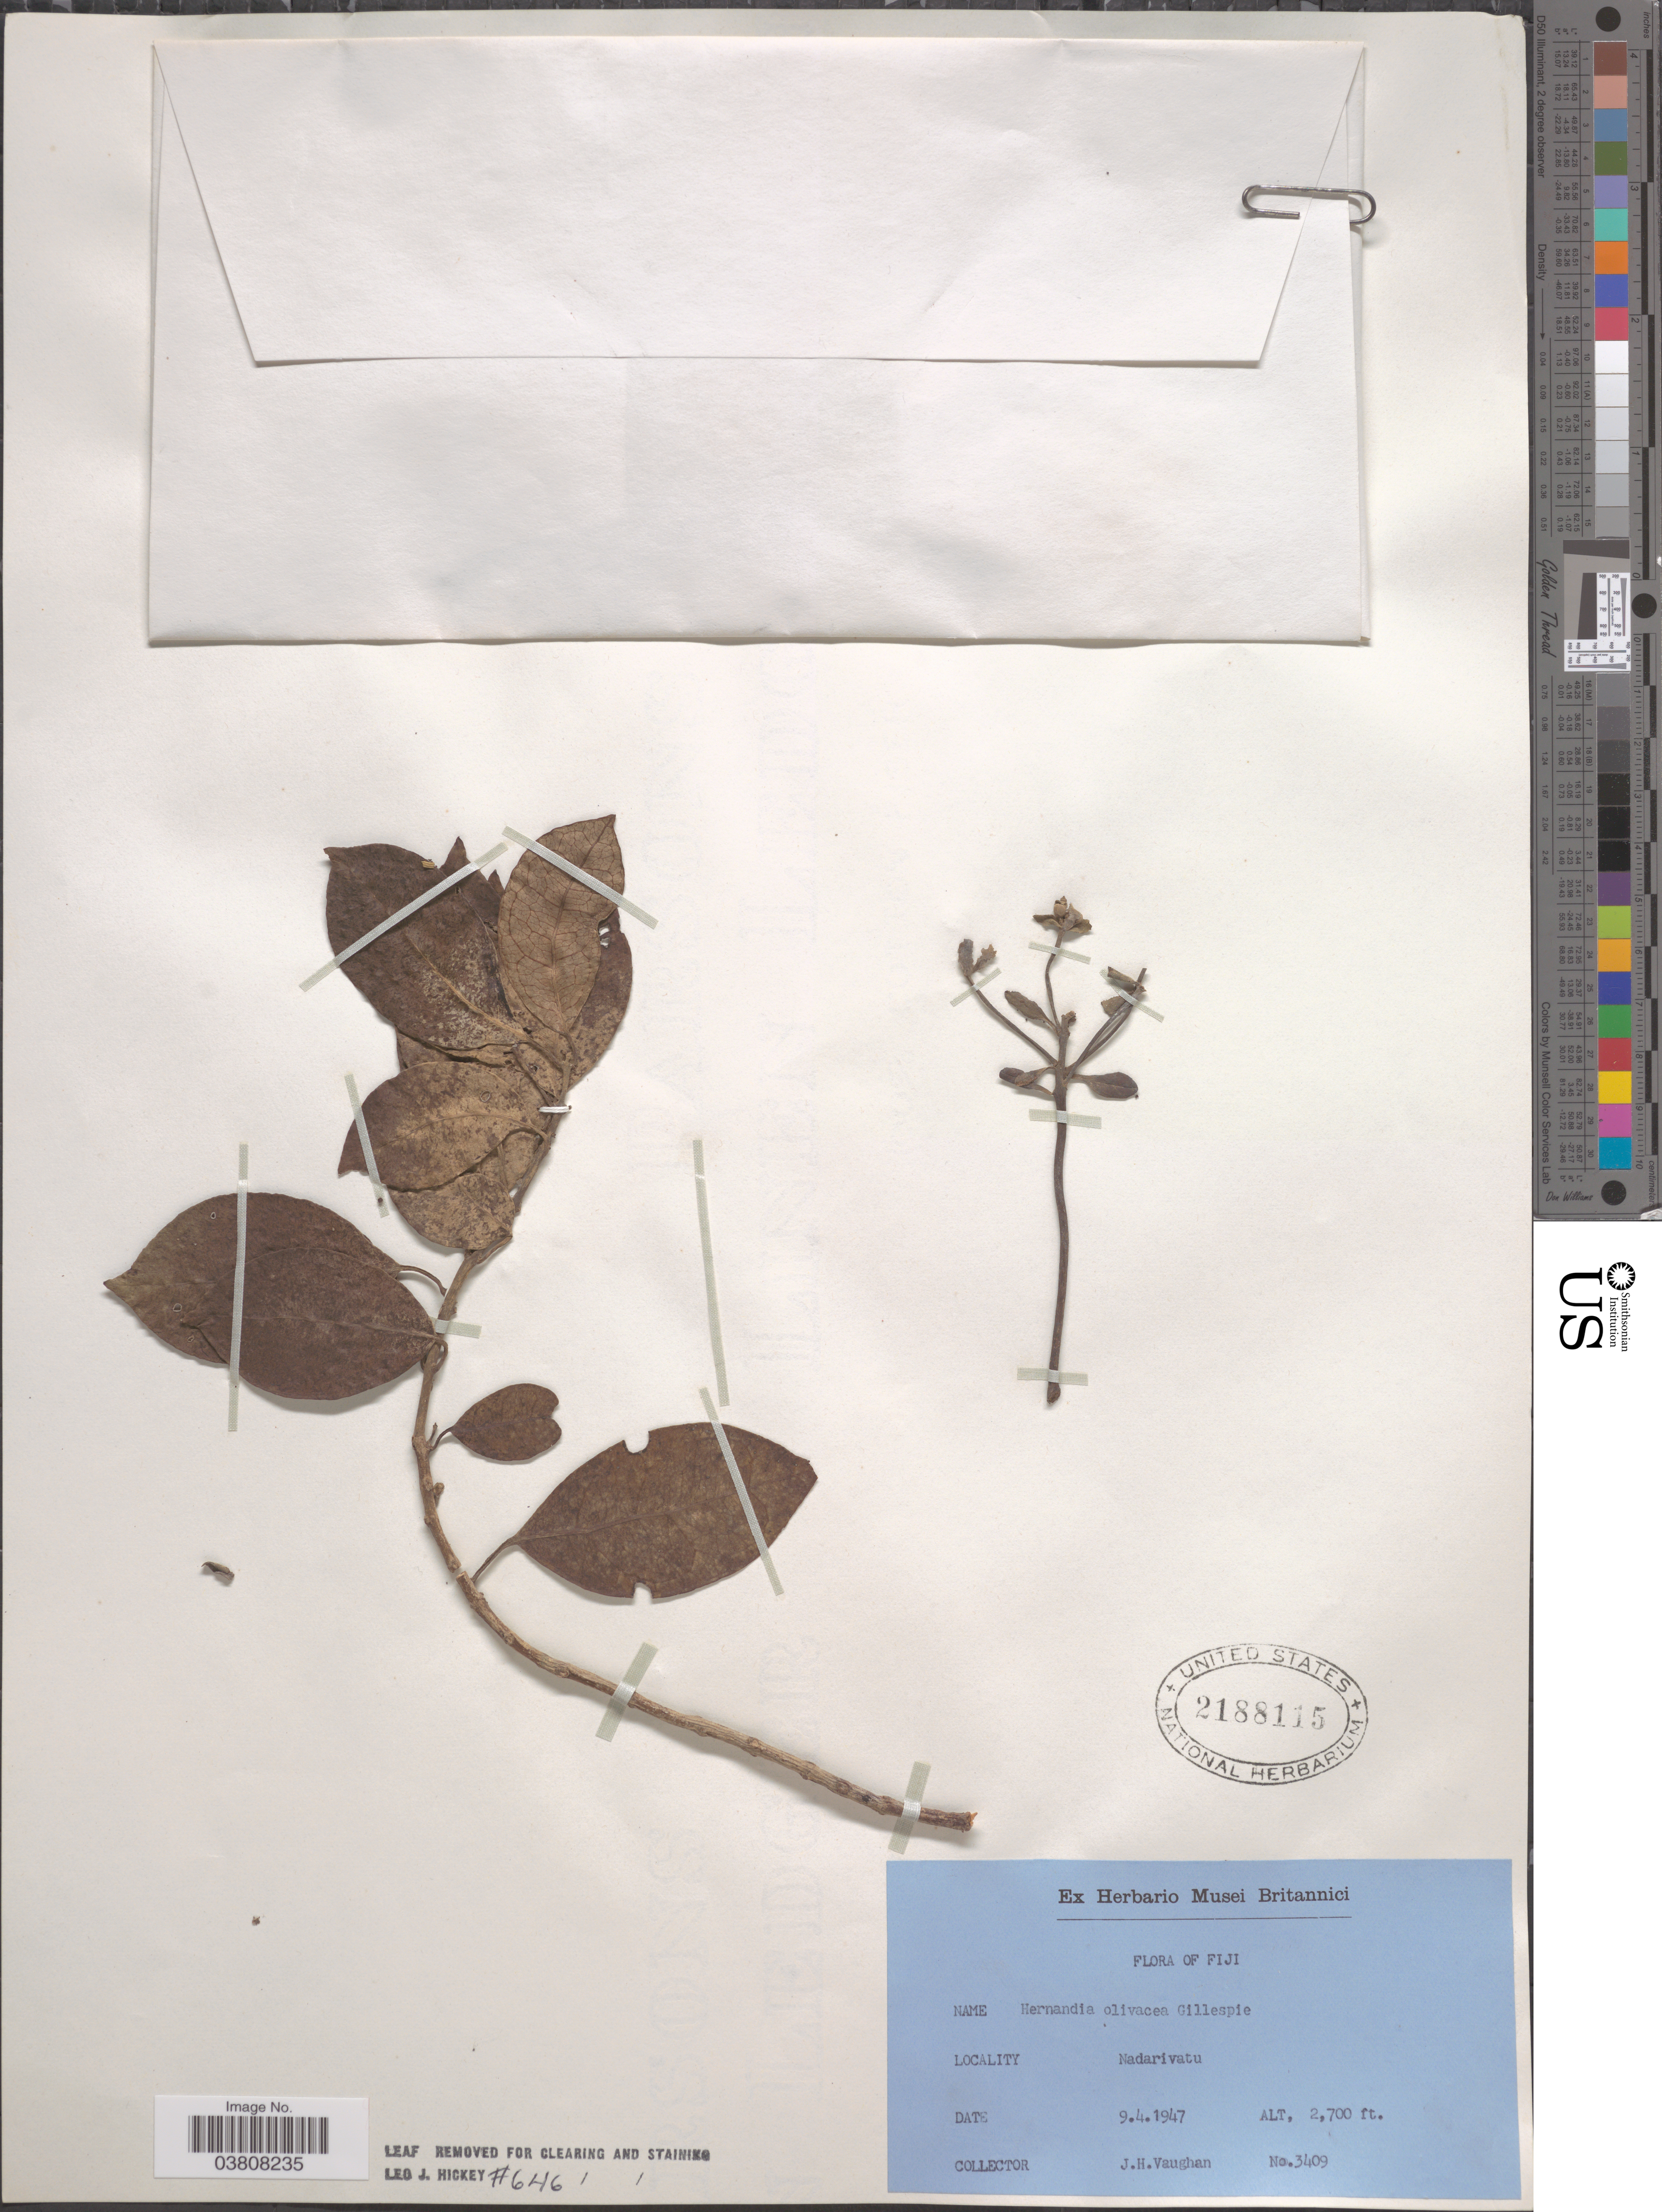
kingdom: Plantae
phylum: Tracheophyta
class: Magnoliopsida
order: Laurales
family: Hernandiaceae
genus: Hernandia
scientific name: Hernandia olivacea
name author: Gillespie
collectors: J. Vaughan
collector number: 3409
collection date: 1947-04-09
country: Fiji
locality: Nadarivatu.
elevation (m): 823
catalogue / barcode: US 2188115